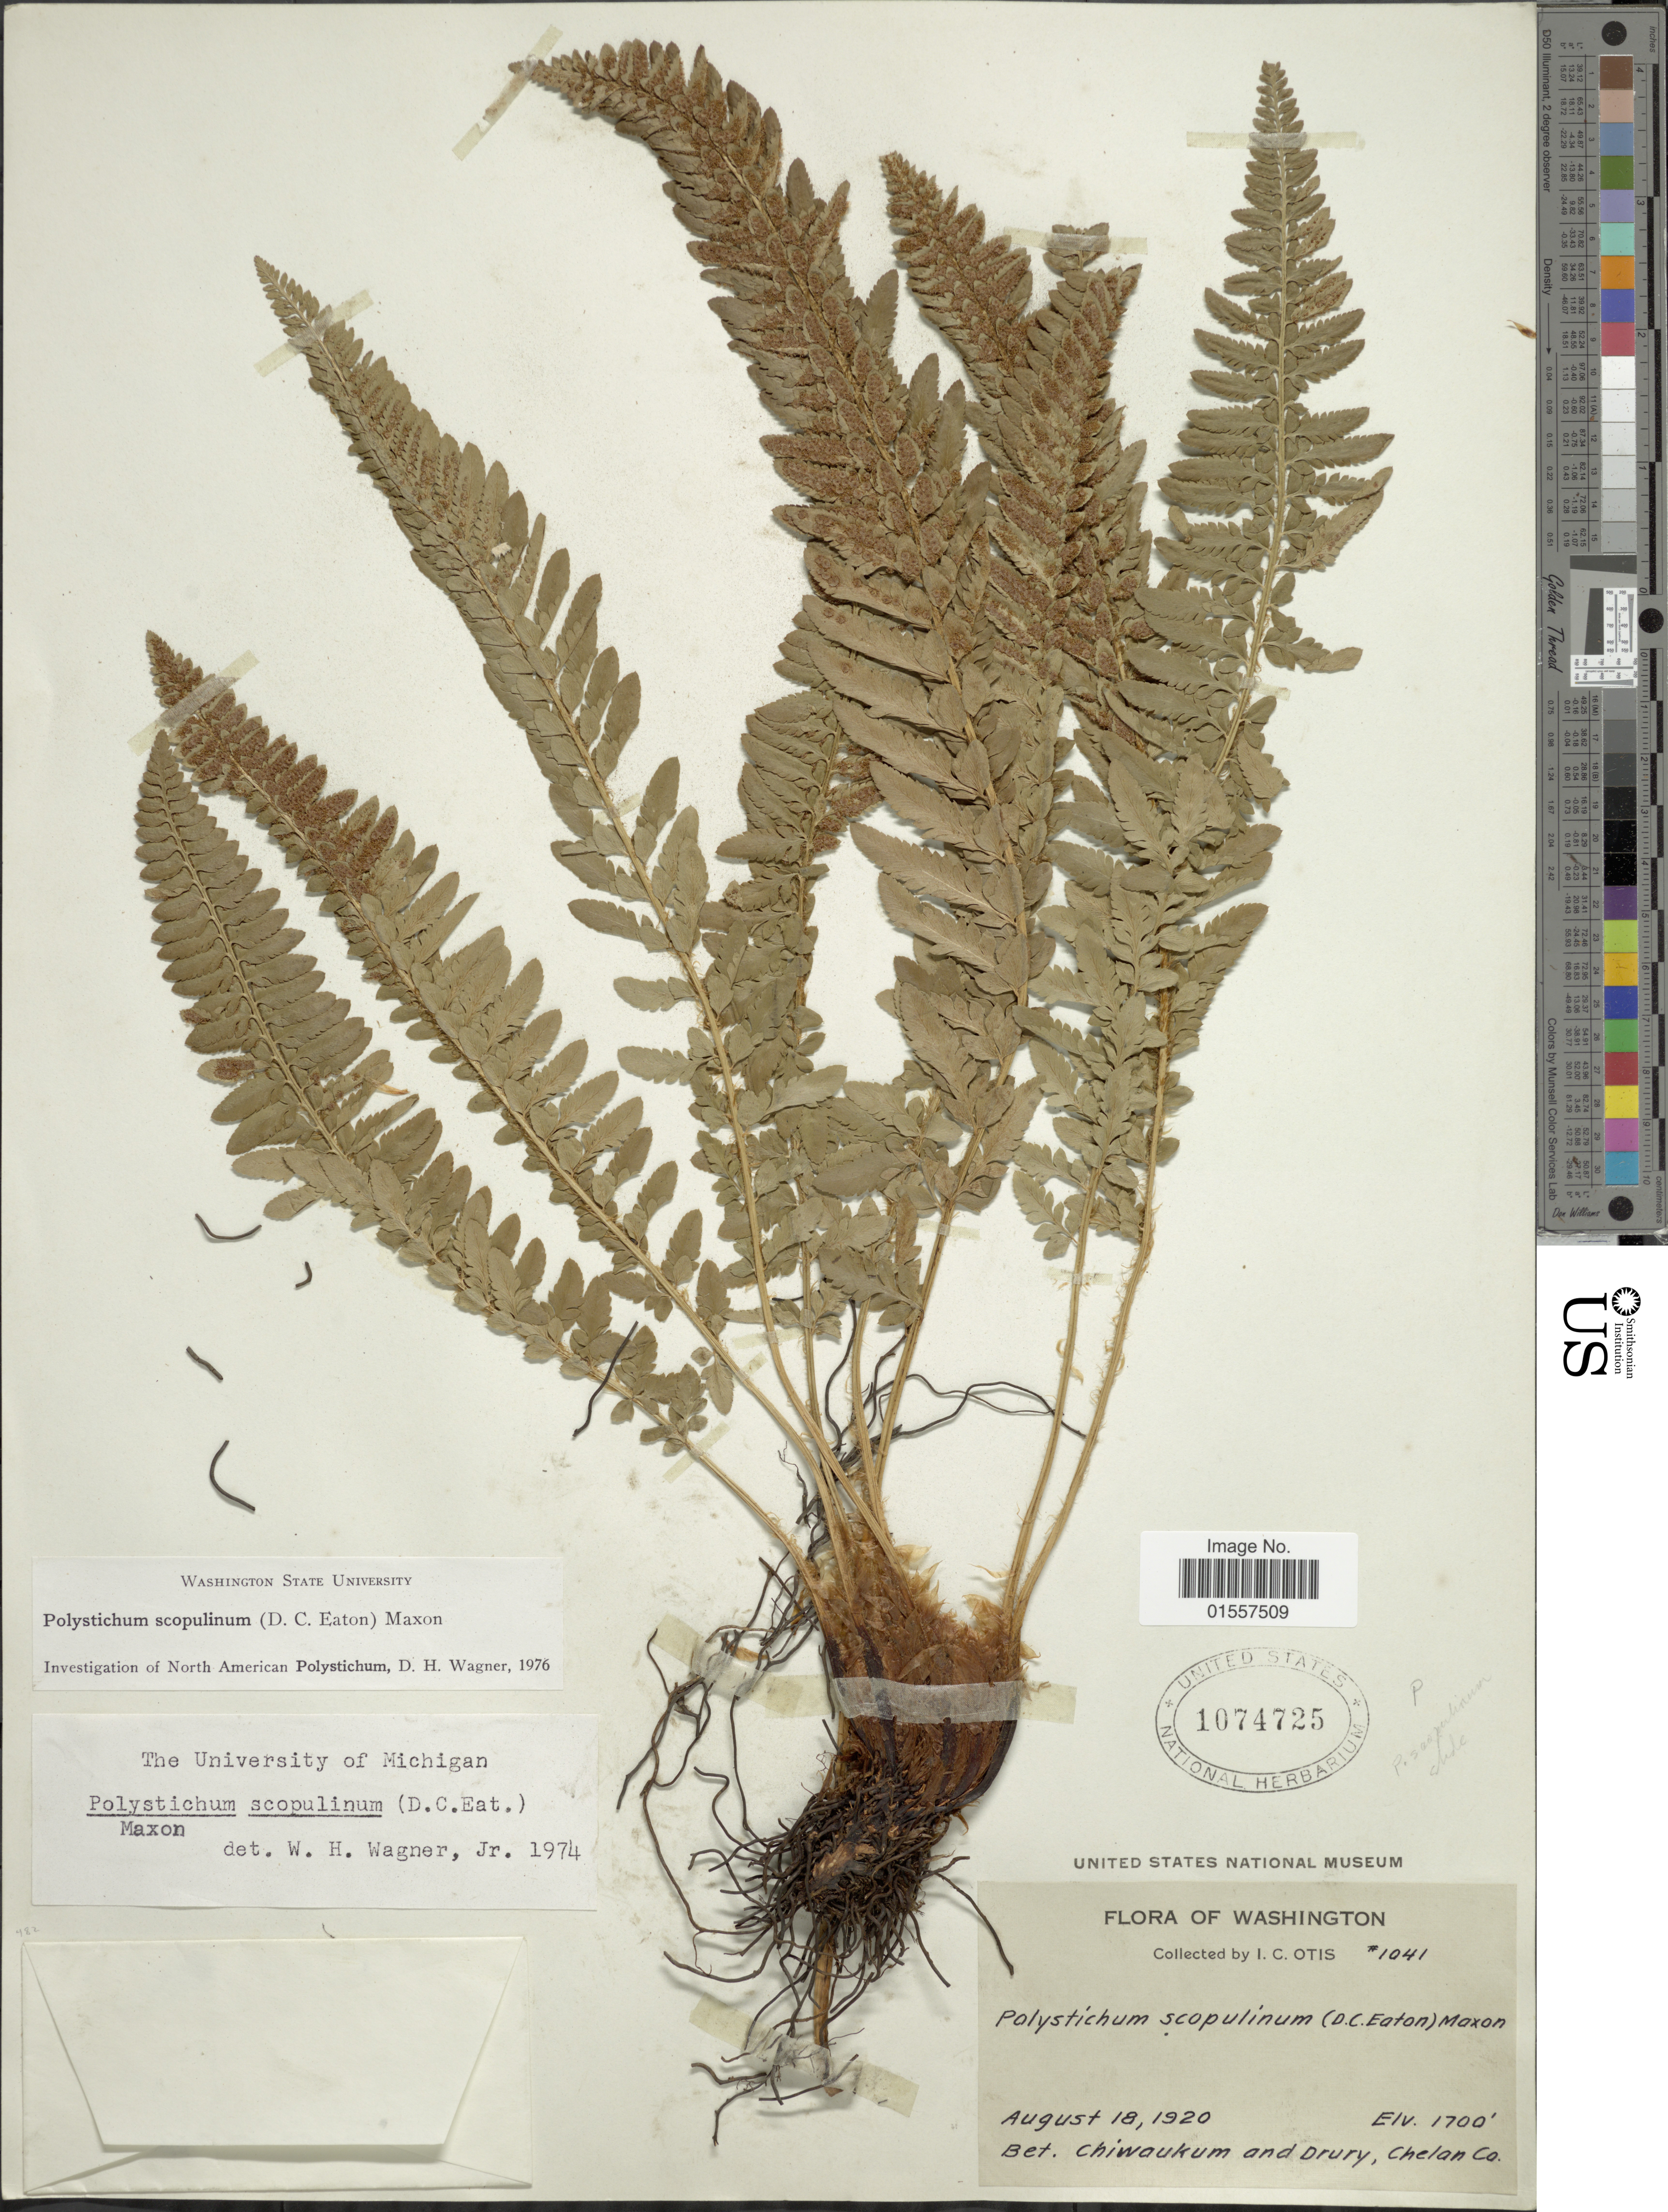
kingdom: Plantae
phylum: Tracheophyta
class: Polypodiopsida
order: Polypodiales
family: Dryopteridaceae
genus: Polystichum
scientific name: Polystichum scopulinum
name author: (D.C. Eaton) Maxon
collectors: I. C. Otis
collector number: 1041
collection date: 1920-08-18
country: United States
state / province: Washington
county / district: Chelan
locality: Bet. Chiwaukum and Drury, Chelan Co.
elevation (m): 518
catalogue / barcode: US 1074725